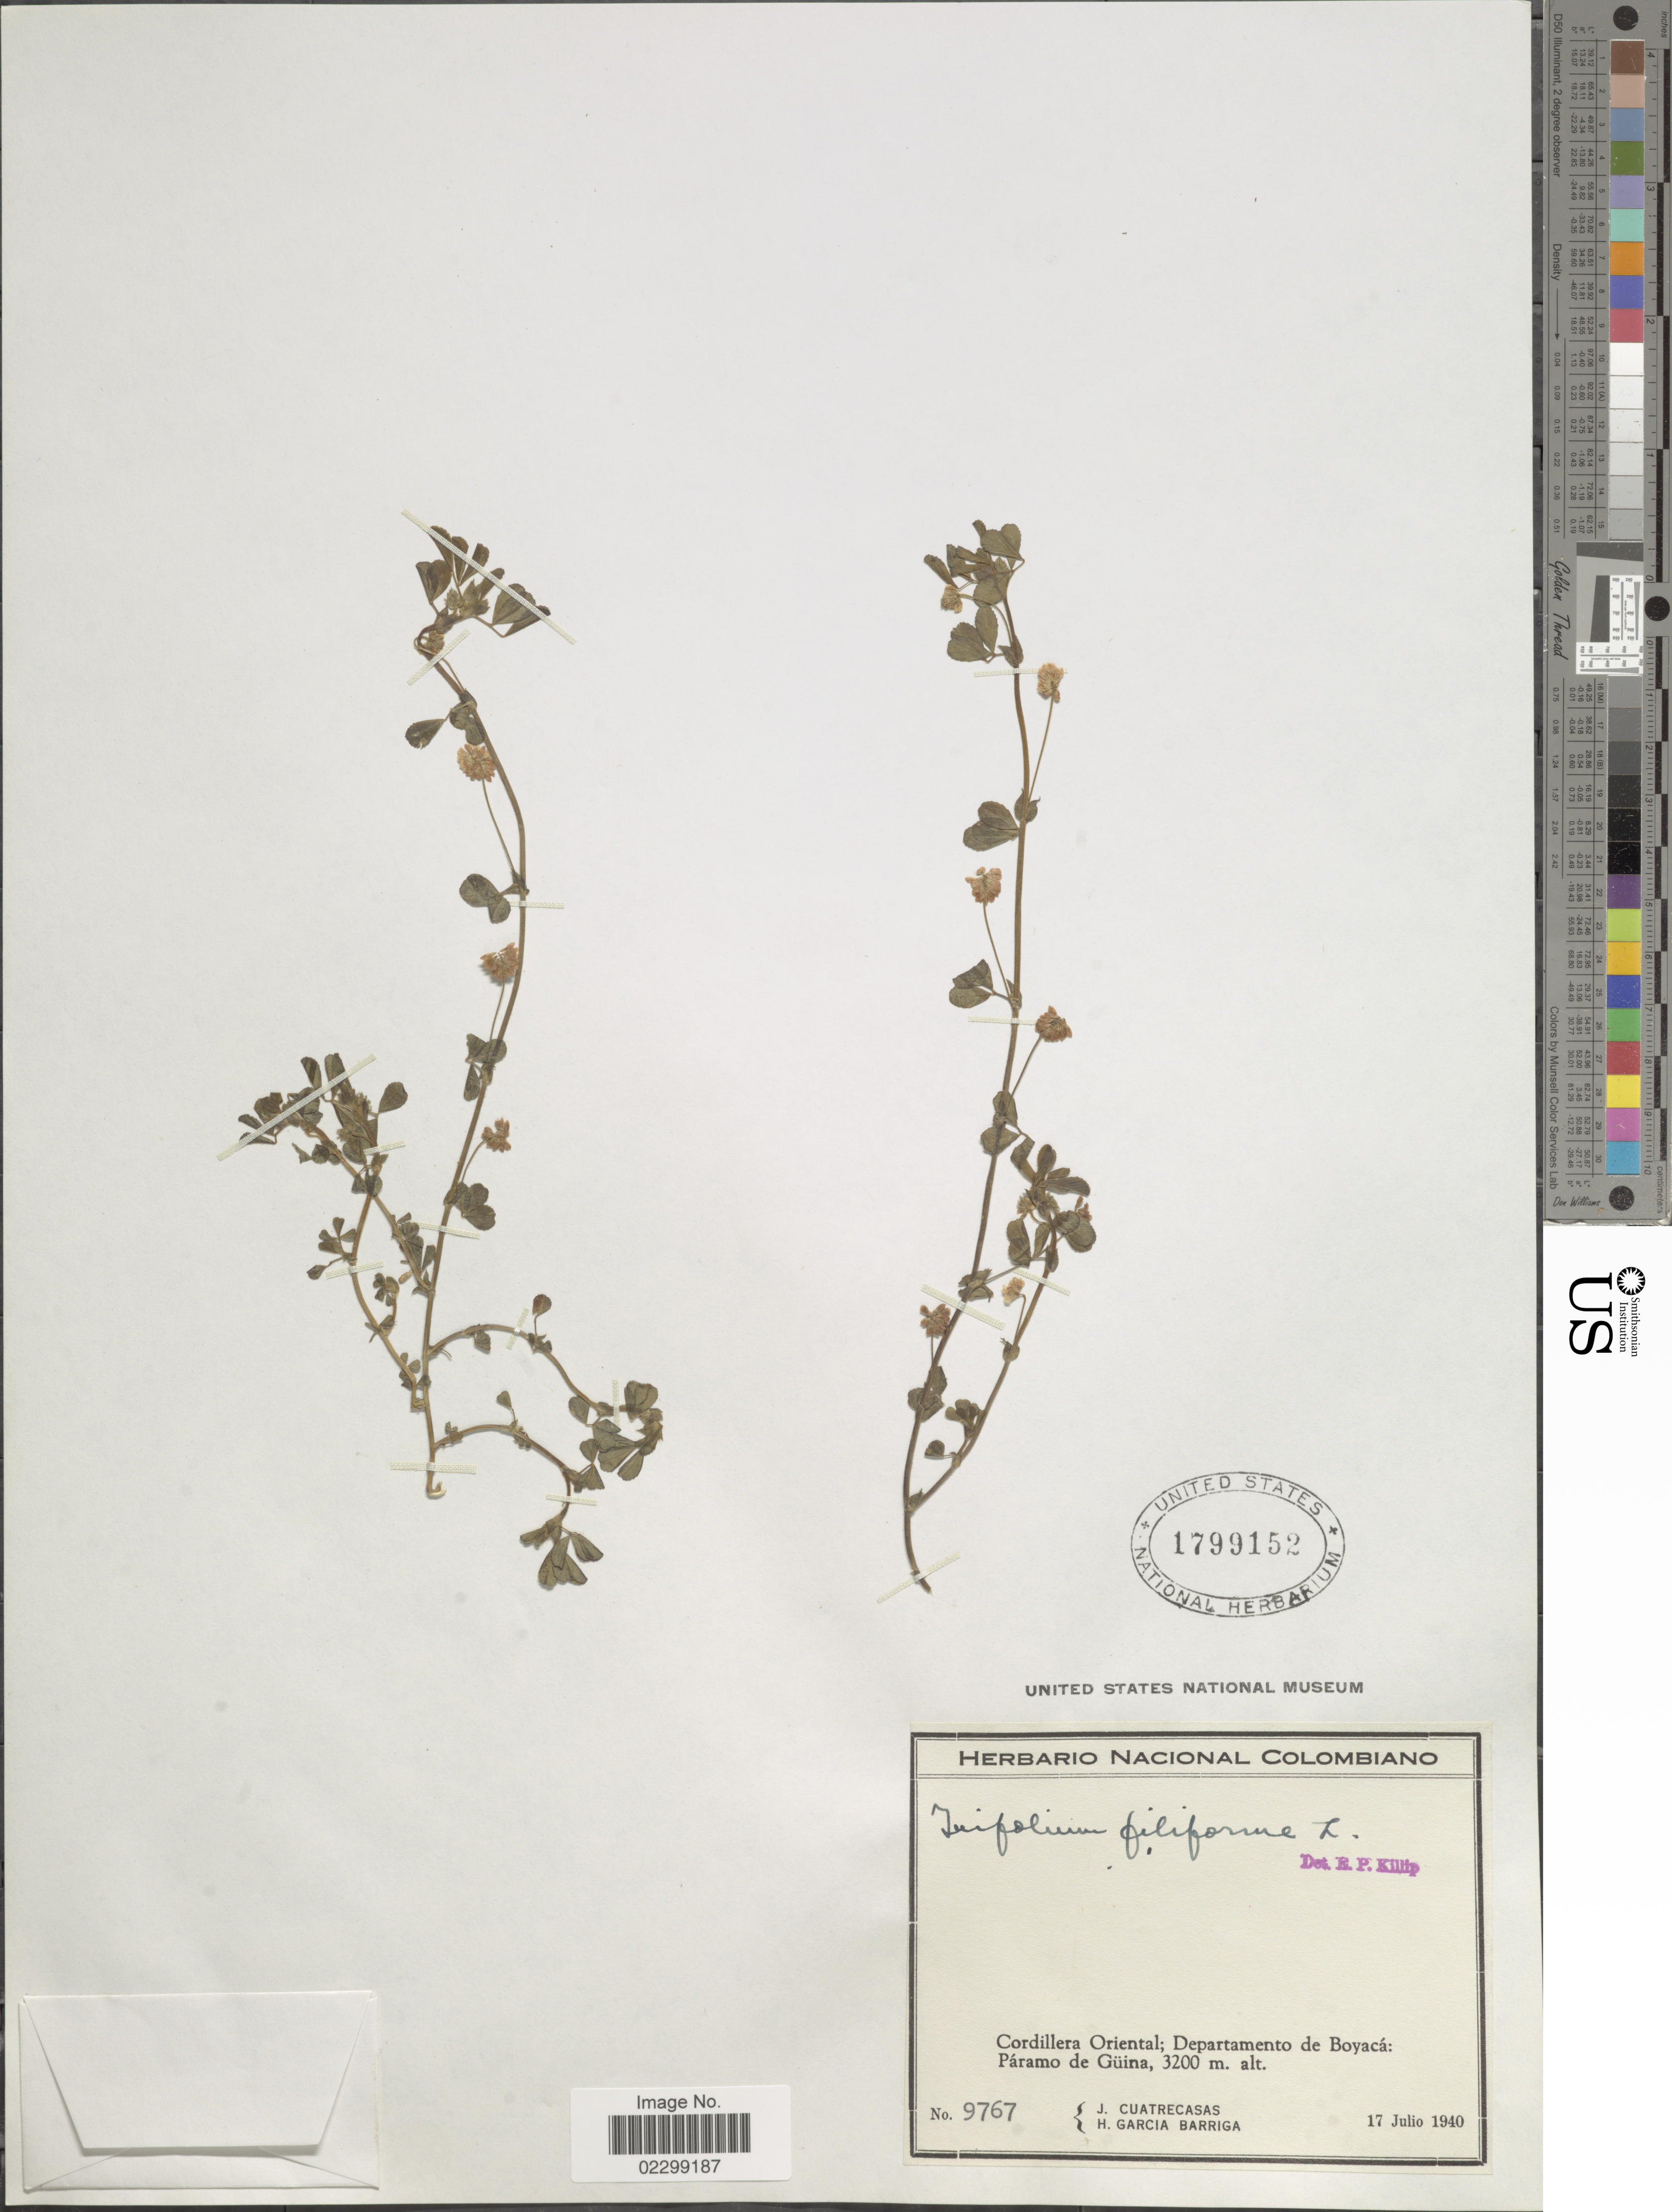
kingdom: Plantae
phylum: Tracheophyta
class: Magnoliopsida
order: Fabales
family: Fabaceae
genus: Trifolium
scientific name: Trifolium dubium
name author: Sibth.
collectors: J. Cuatrecasas & H. García Barriga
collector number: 9767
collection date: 1940-07-17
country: Colombia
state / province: Boyacá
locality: Cordillera Oriental, Páramo de Güina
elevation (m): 3200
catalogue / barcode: US 1799152